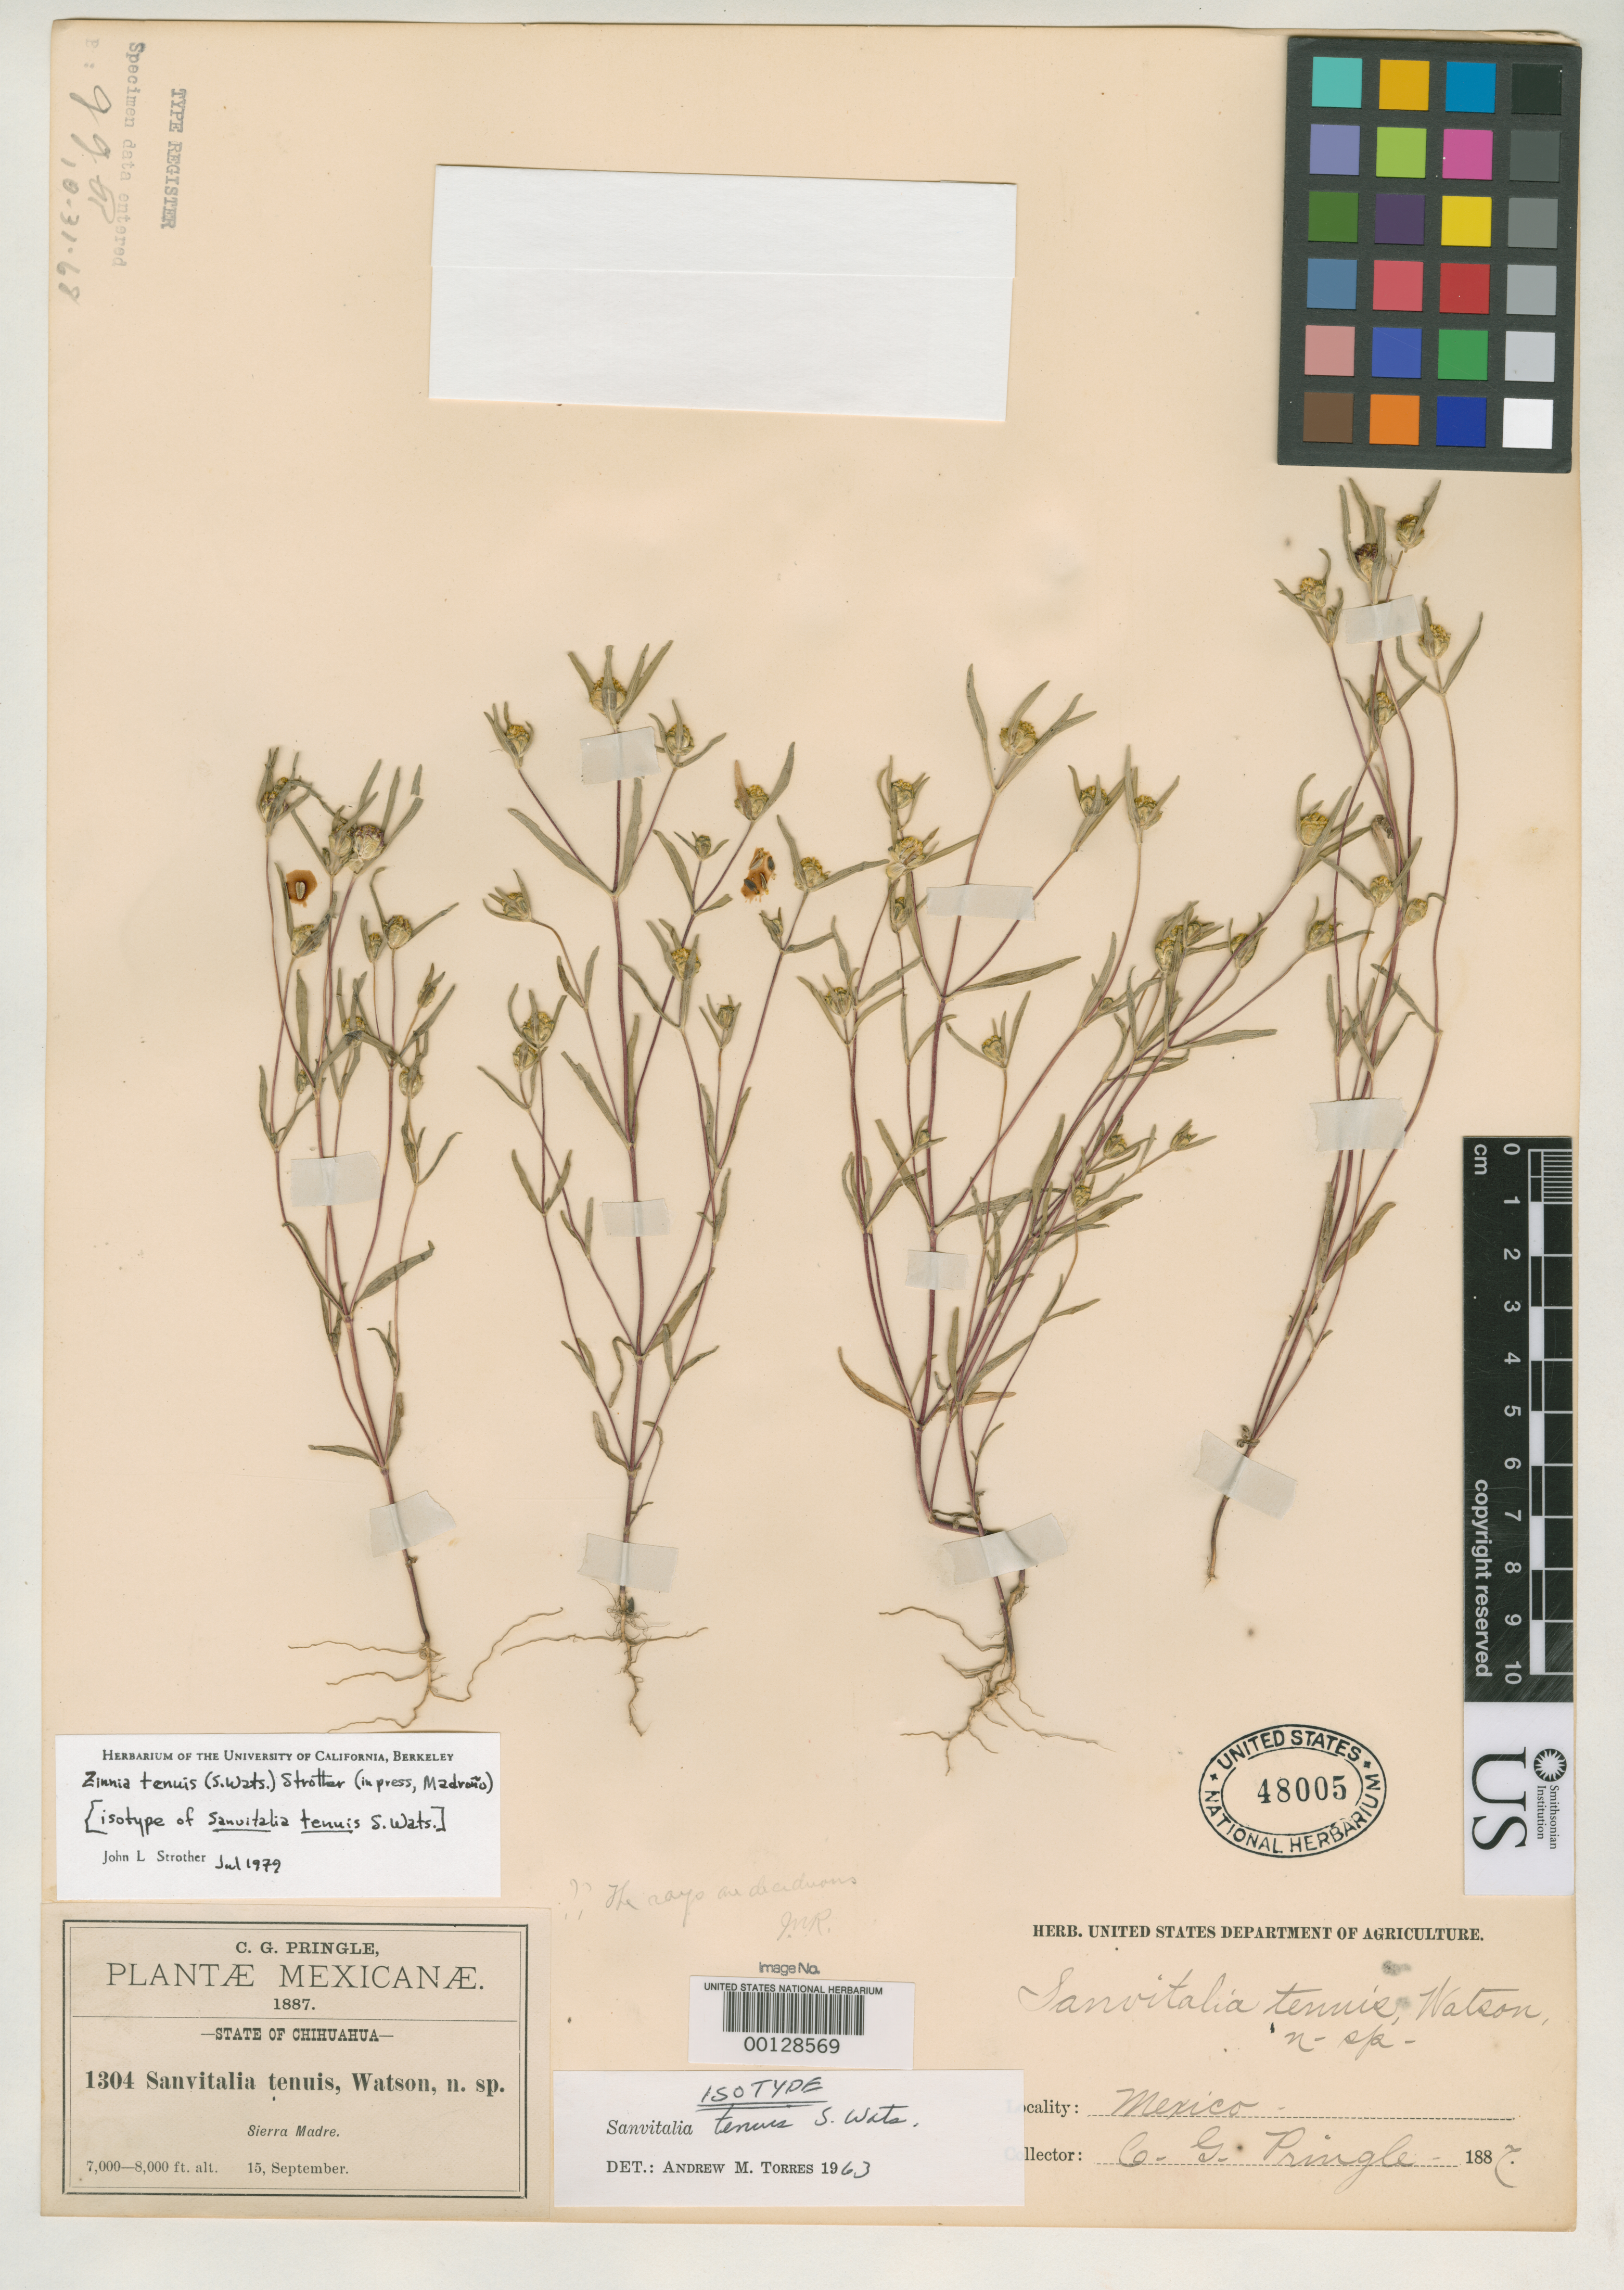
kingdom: Plantae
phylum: Tracheophyta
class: Magnoliopsida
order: Asterales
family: Asteraceae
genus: Sanvitalia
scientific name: Sanvitalia tenuis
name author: S. Watson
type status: Isotype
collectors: C. G. Pringle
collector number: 1304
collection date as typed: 15 Sep 1887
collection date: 1887-09-15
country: Mexico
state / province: Chihuahua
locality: Sierra Madre.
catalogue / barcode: US 48005